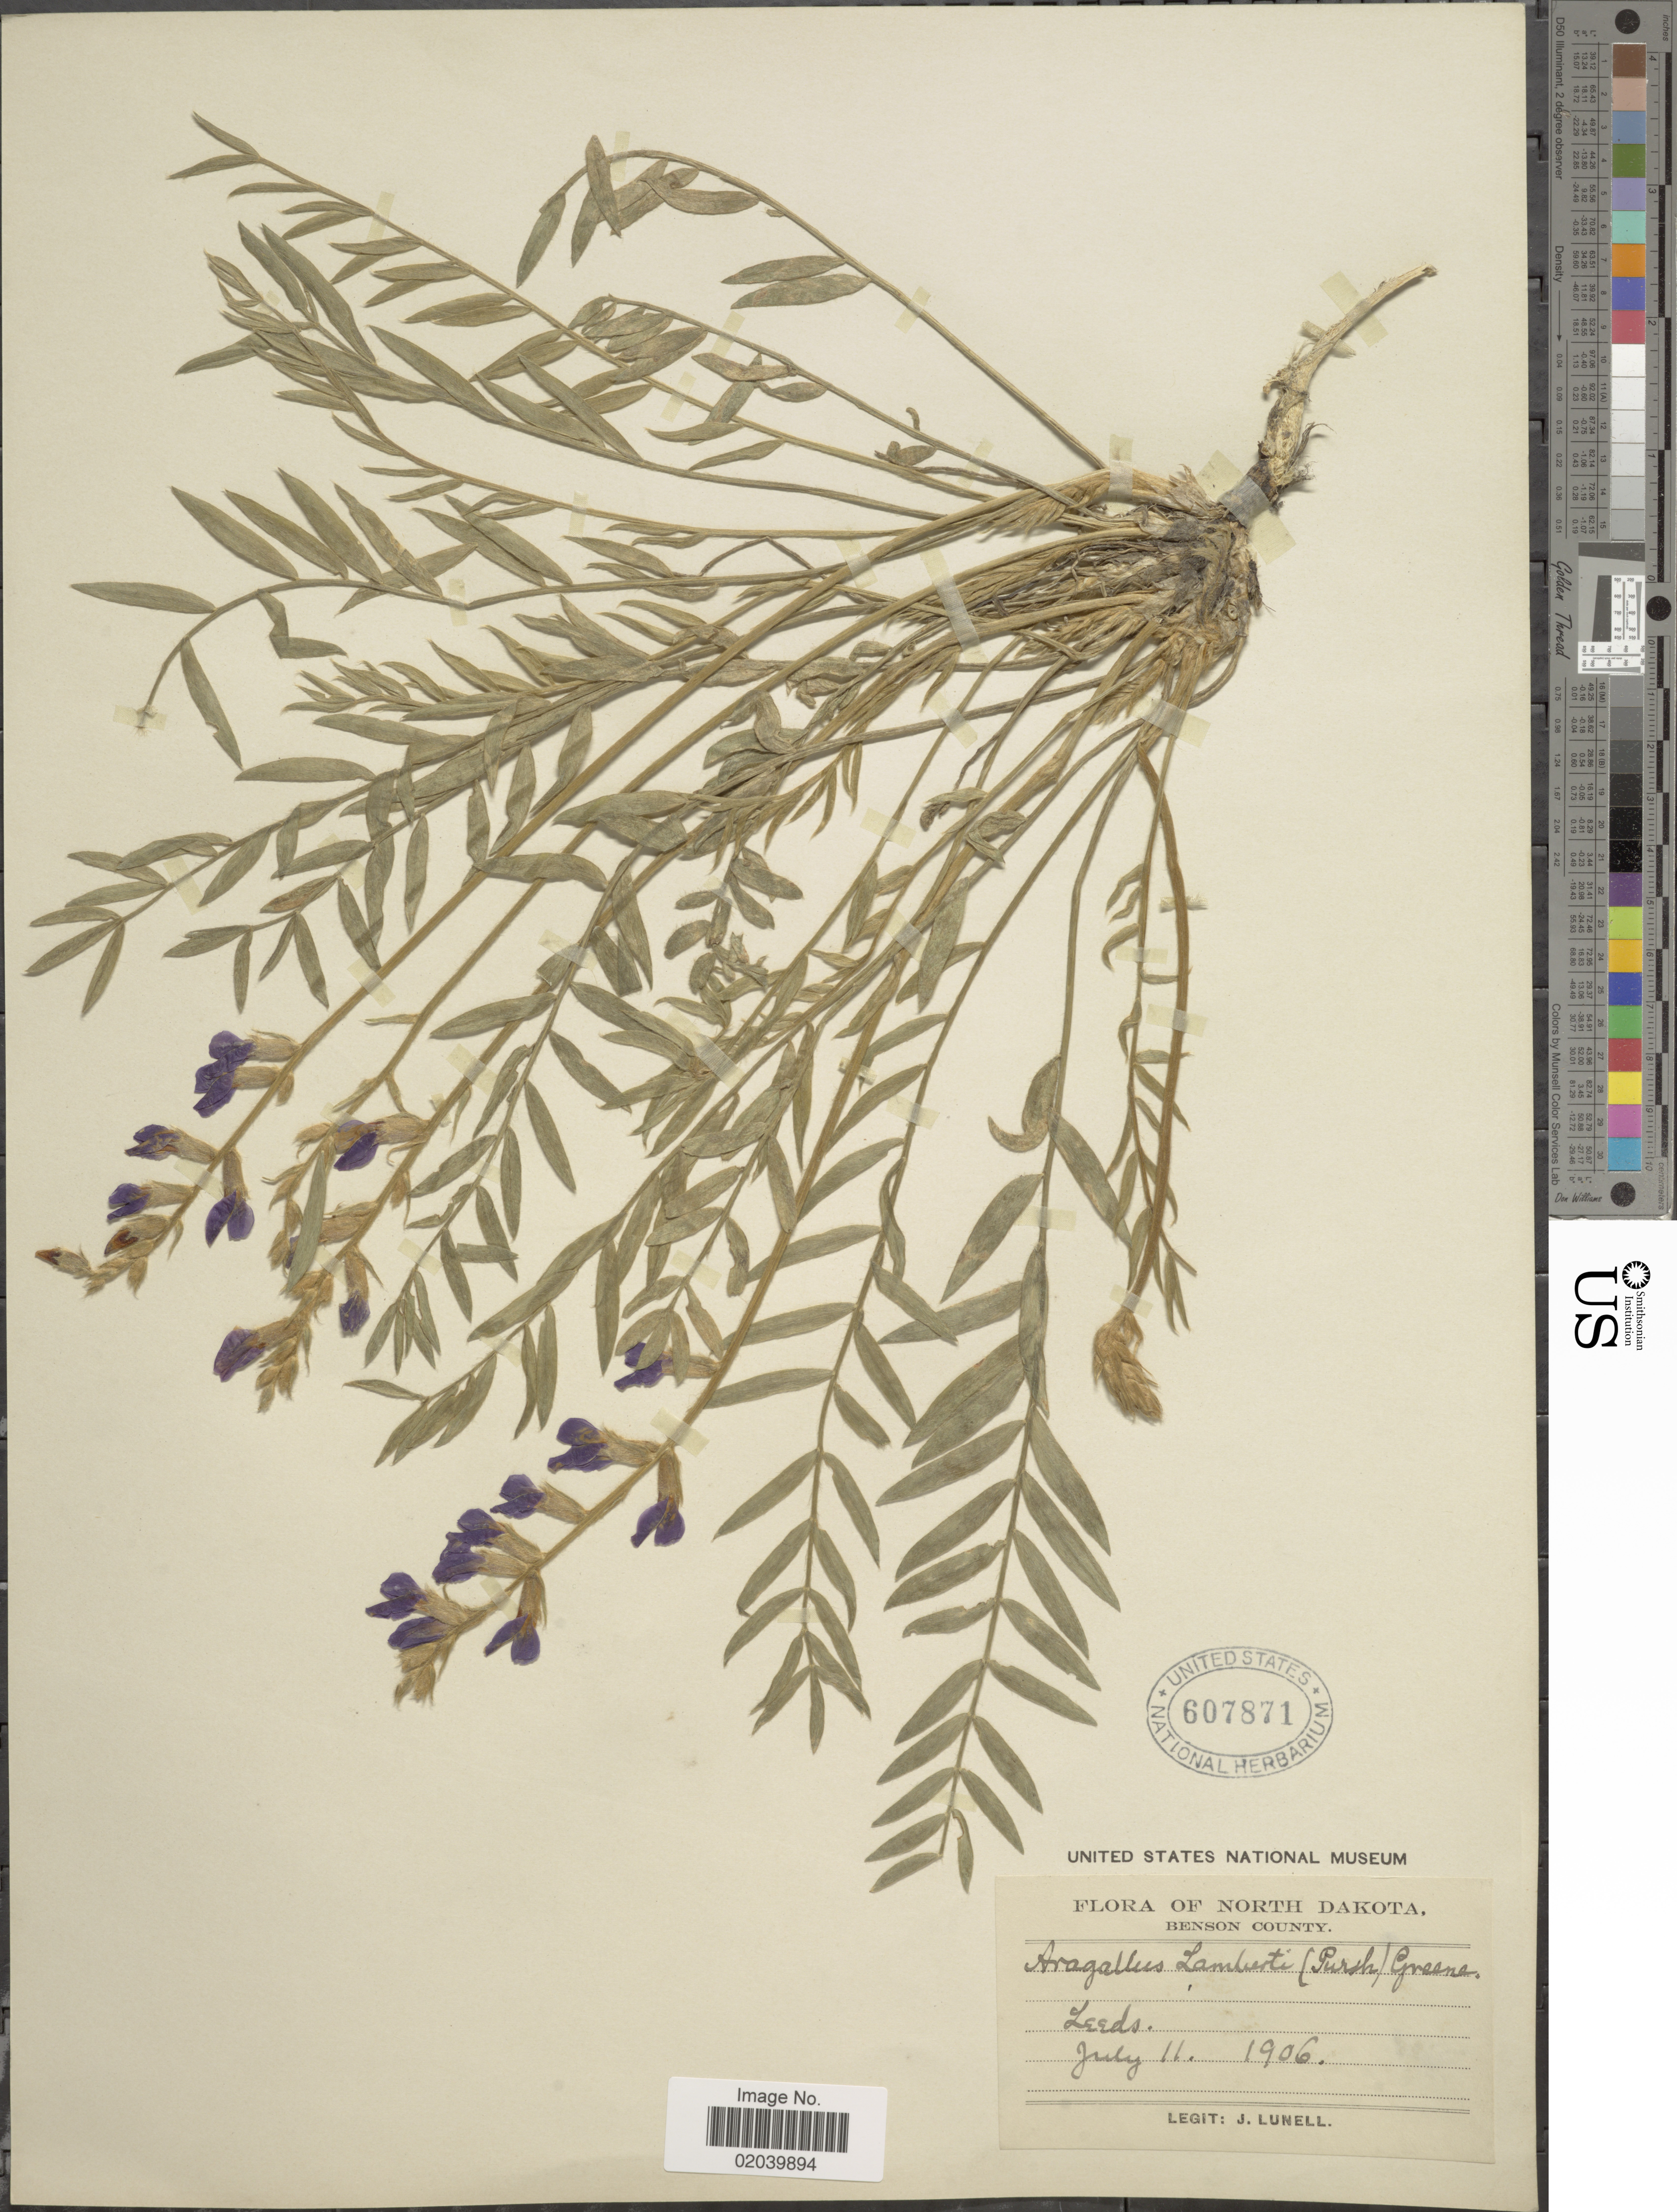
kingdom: Plantae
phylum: Tracheophyta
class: Magnoliopsida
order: Fabales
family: Fabaceae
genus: Oxytropis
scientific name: Oxytropis lambertii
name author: Pursh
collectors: J. Lunell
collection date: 1906-07-11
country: United States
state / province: North Dakota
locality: Benson County. Leeds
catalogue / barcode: US 607871